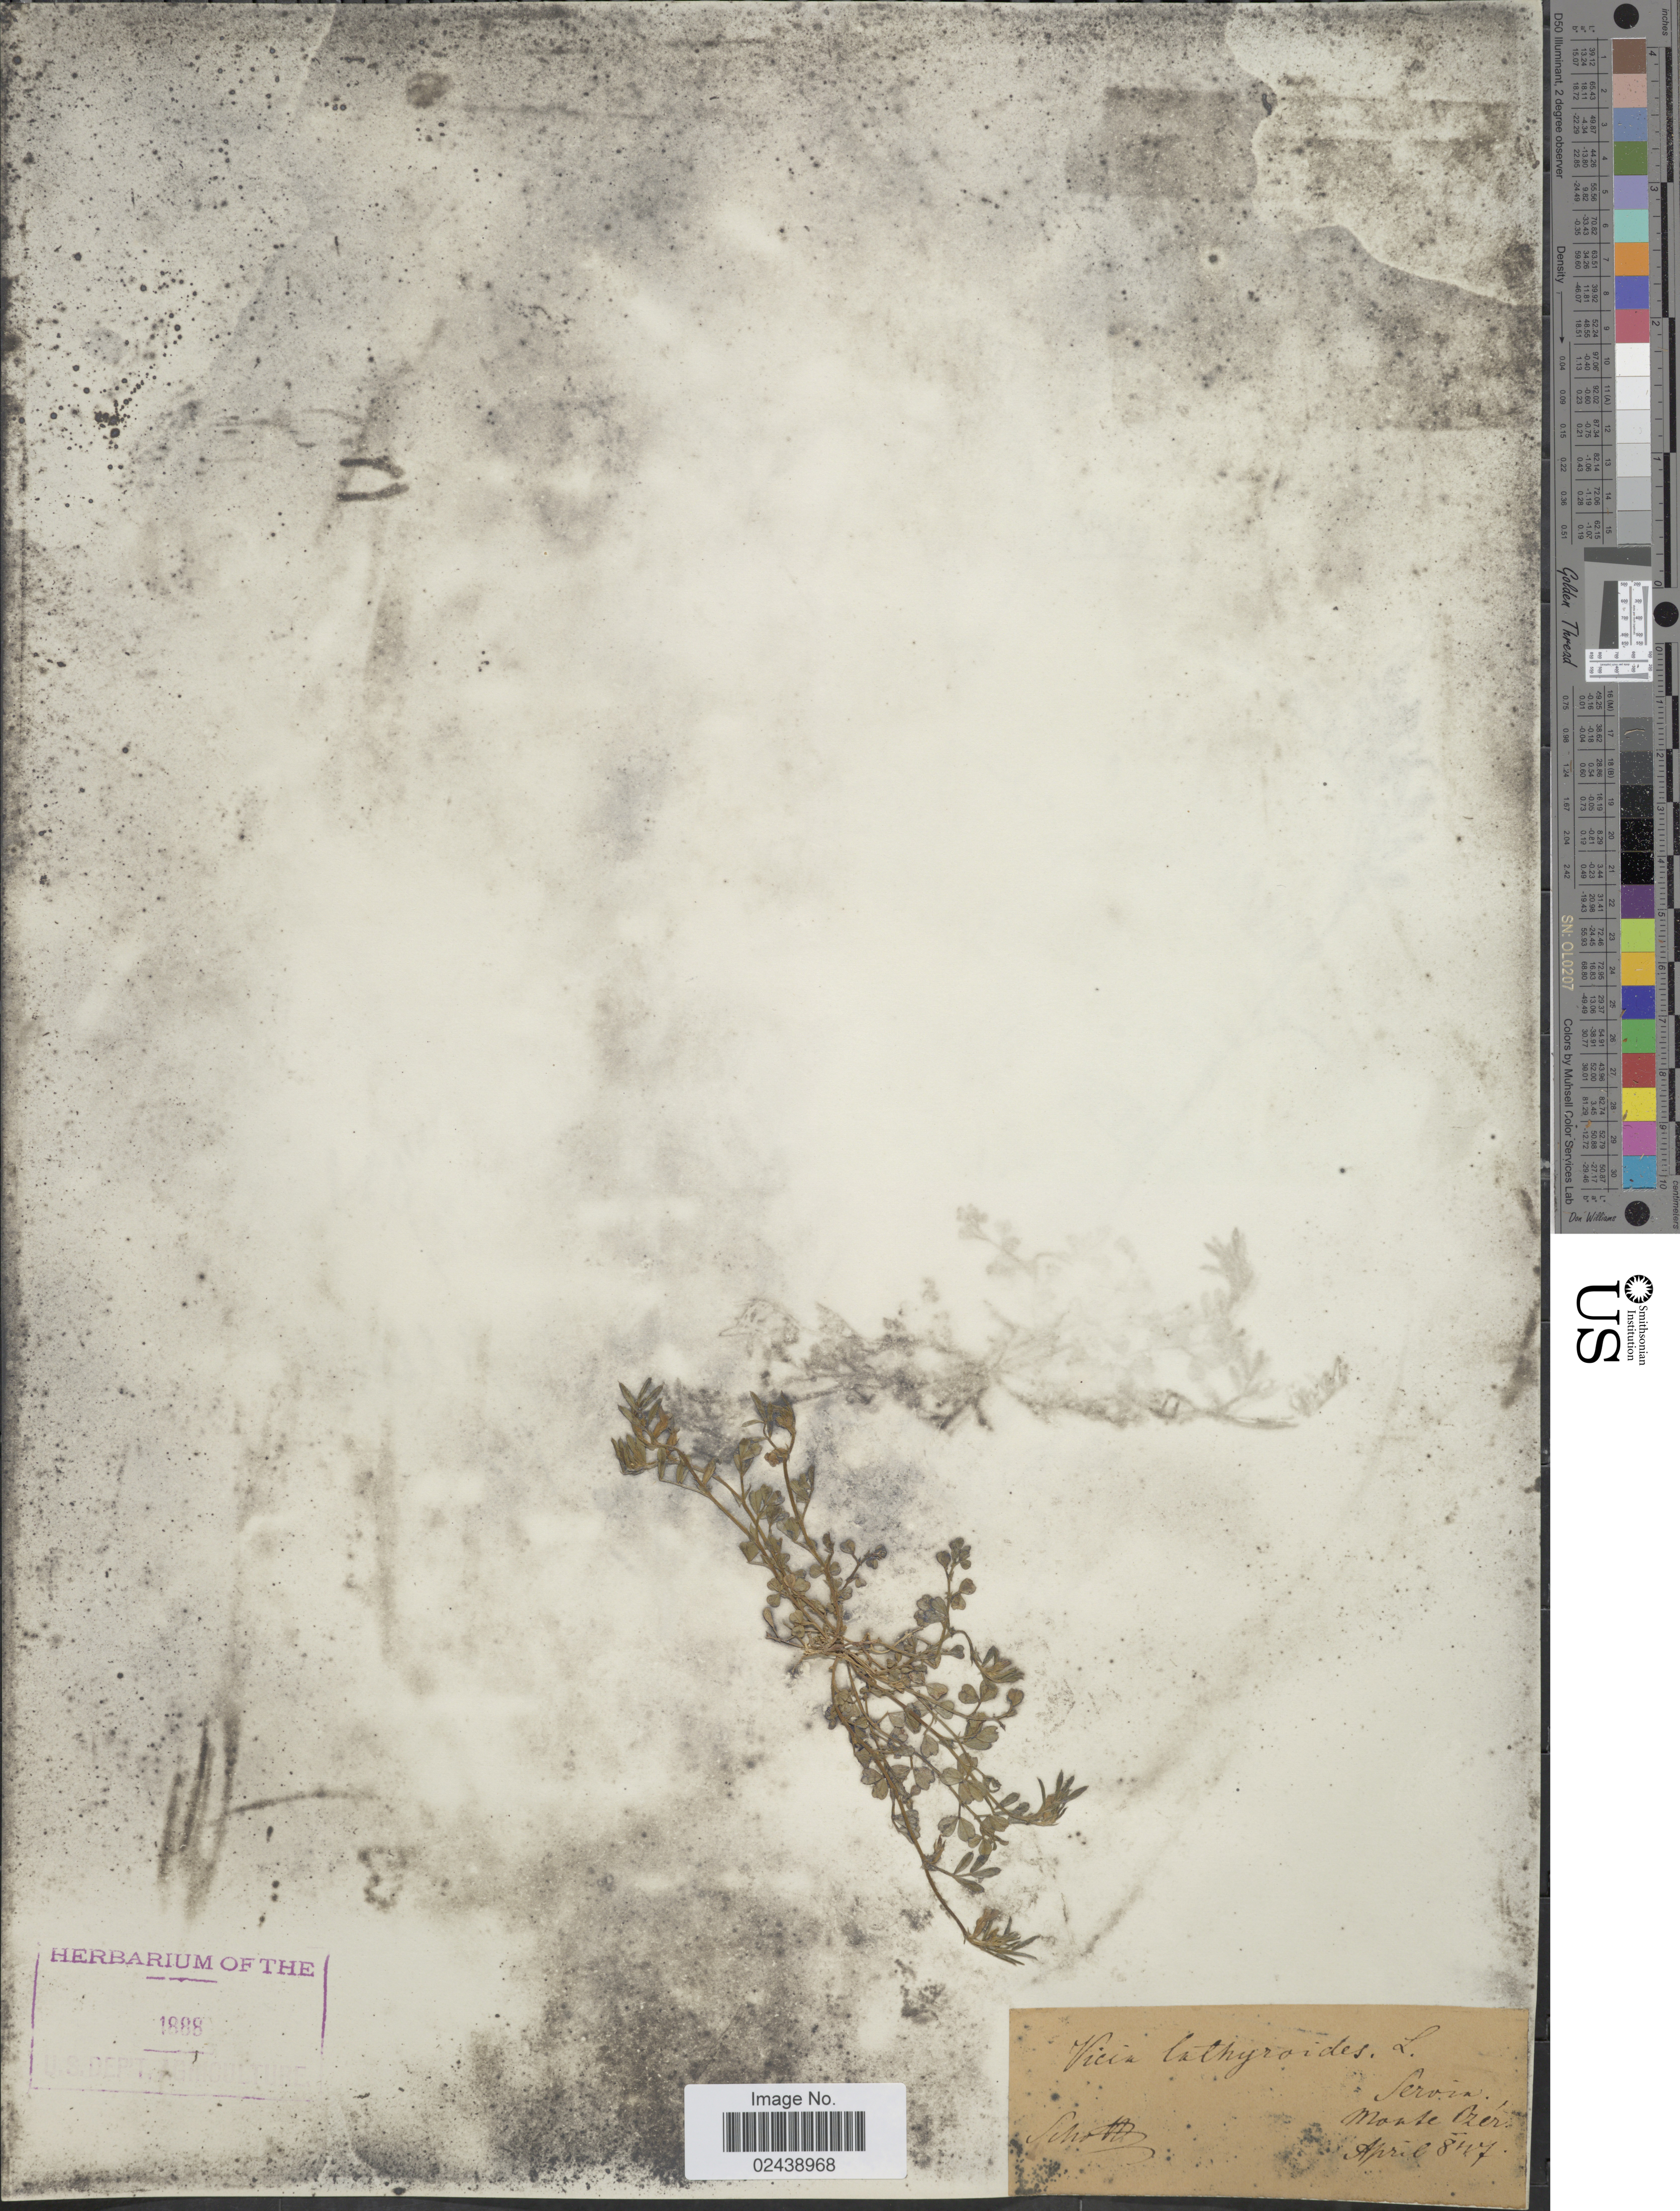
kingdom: Plantae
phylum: Tracheophyta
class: Magnoliopsida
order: Fabales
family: Fabaceae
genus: Vicia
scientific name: Vicia lathyroides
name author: L.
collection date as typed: Transcribed d/m/y: 8/4/47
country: Serbia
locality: Servia, Monte Ozer